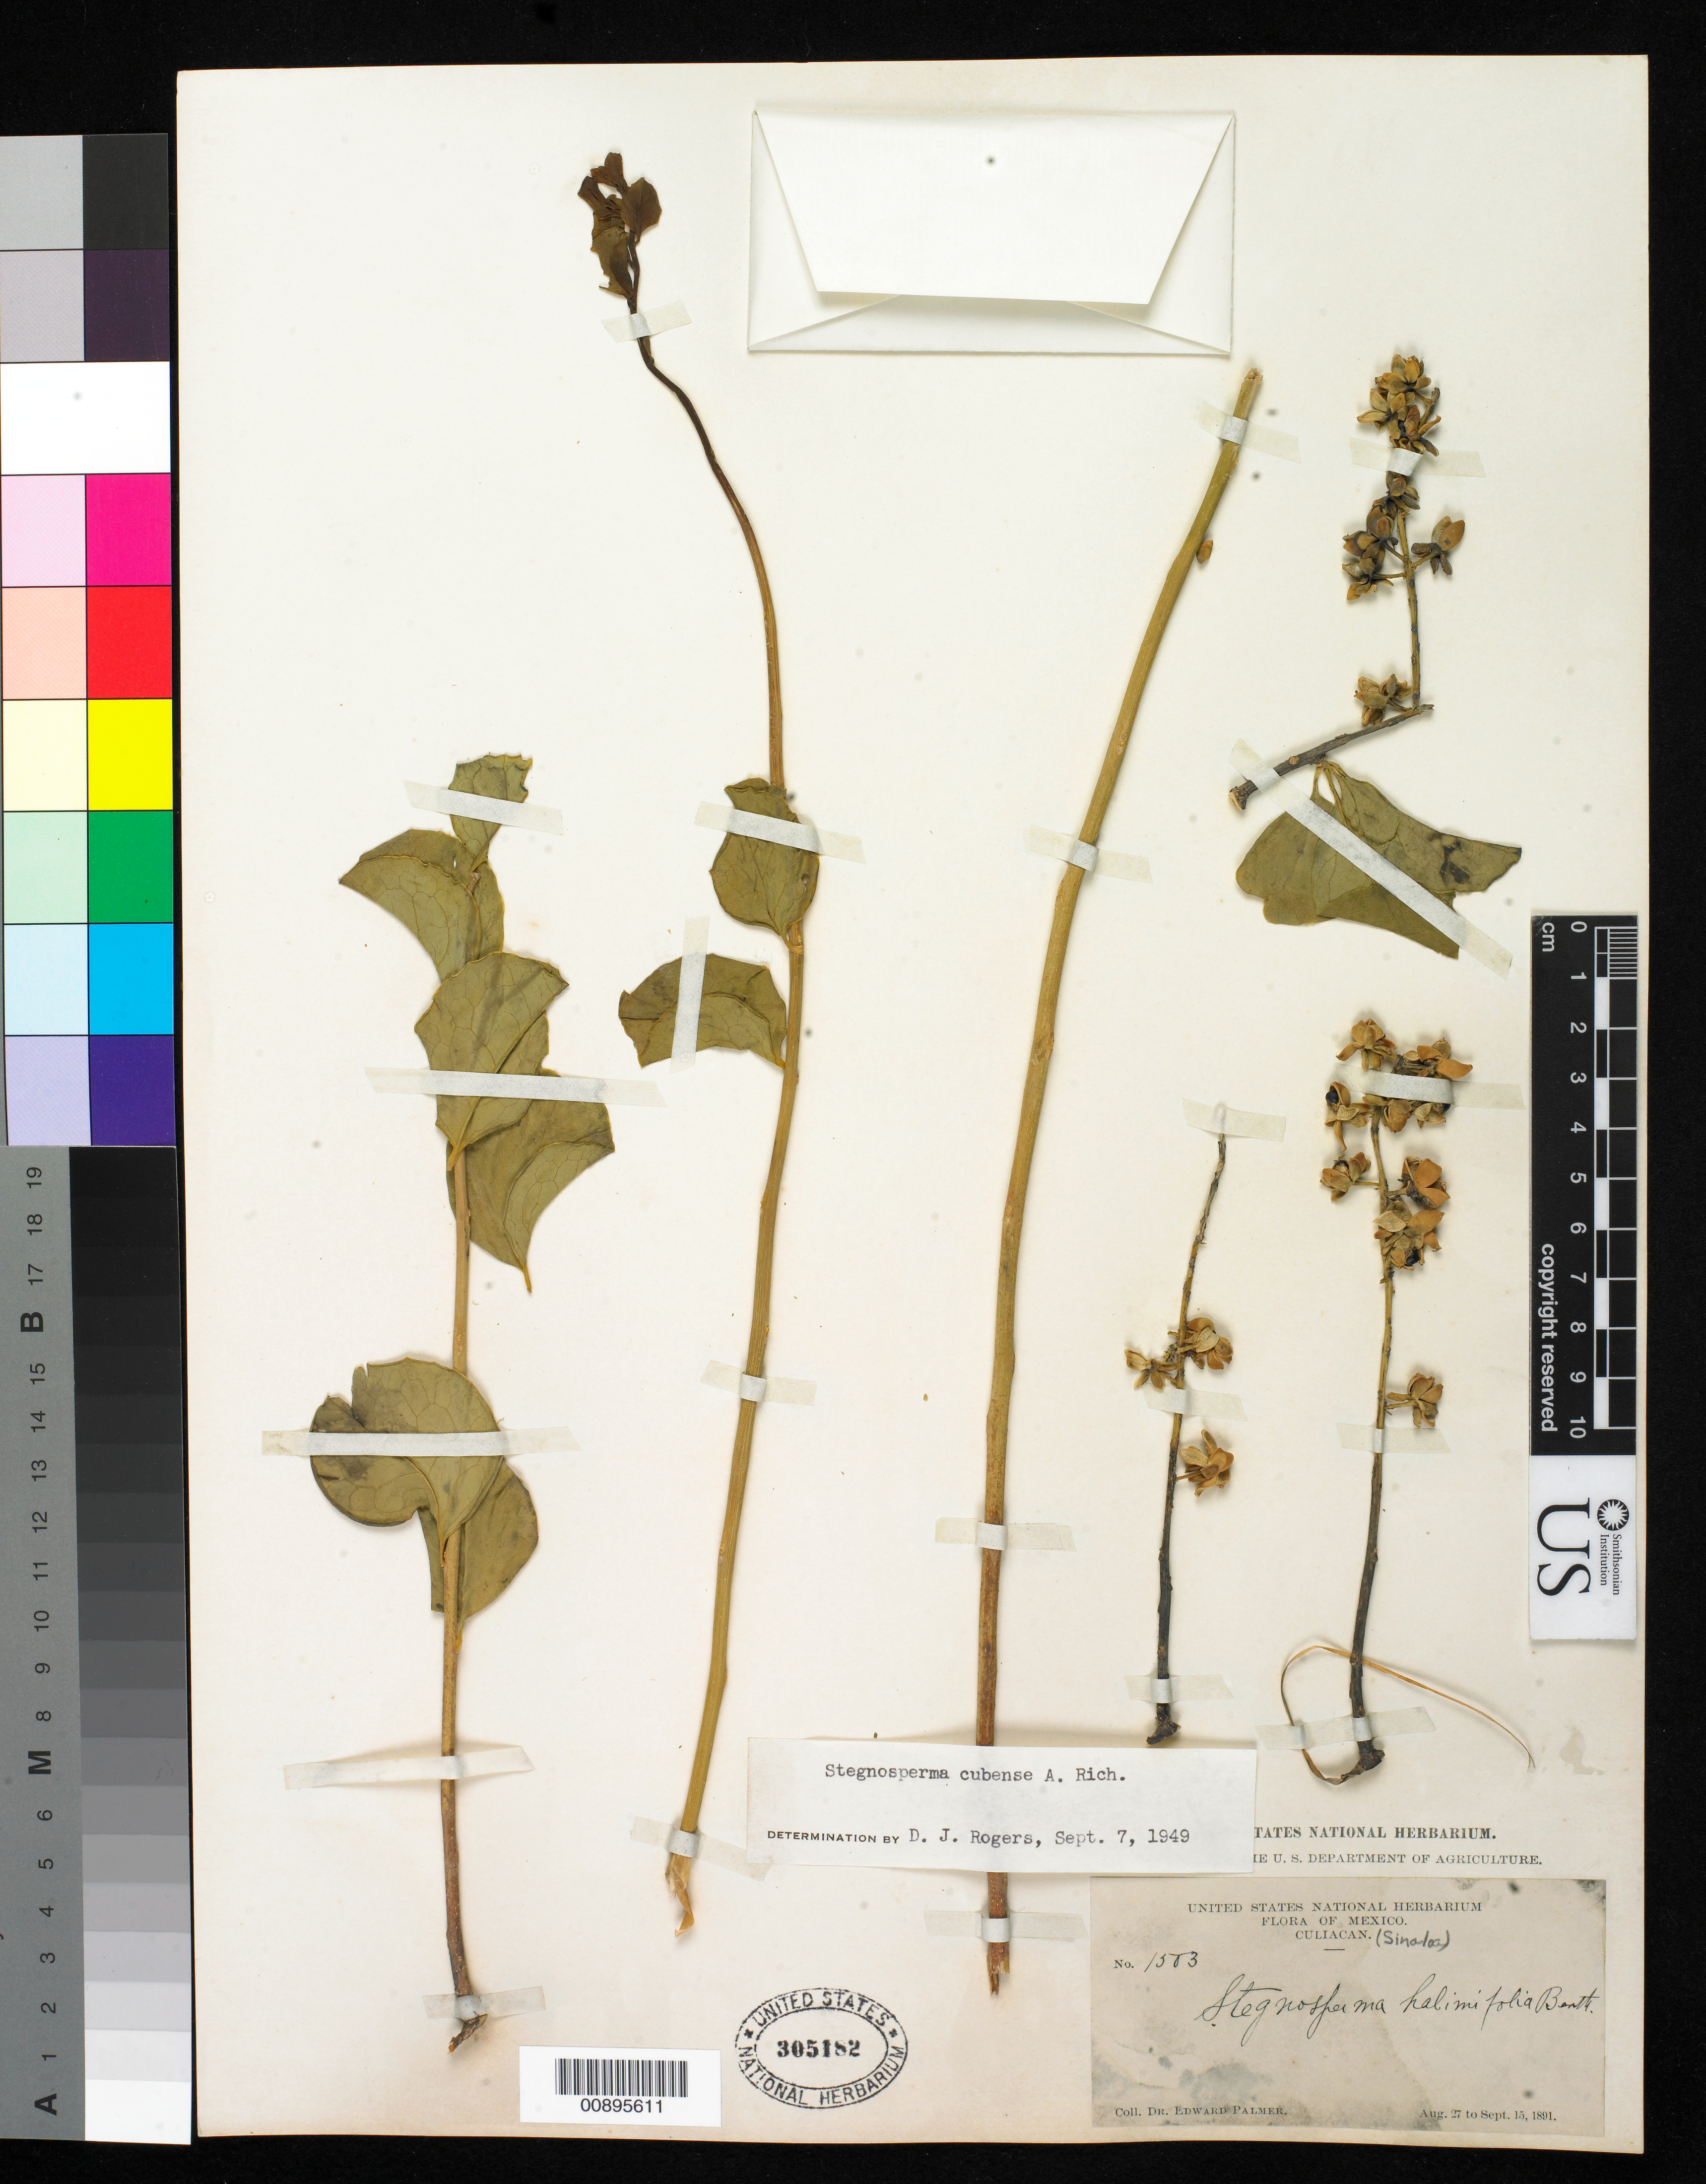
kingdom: Plantae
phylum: Tracheophyta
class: Magnoliopsida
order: Caryophyllales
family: Stegnospermataceae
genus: Stegnosperma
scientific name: Stegnosperma cubense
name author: A. Rich.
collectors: E. Palmer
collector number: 1503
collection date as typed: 27 Aug 1891 to 15 Sep 1891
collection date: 1891-08-27/1891-09-15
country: Mexico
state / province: Sinaloa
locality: Culiacan, Sinaloa.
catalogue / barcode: US 305182